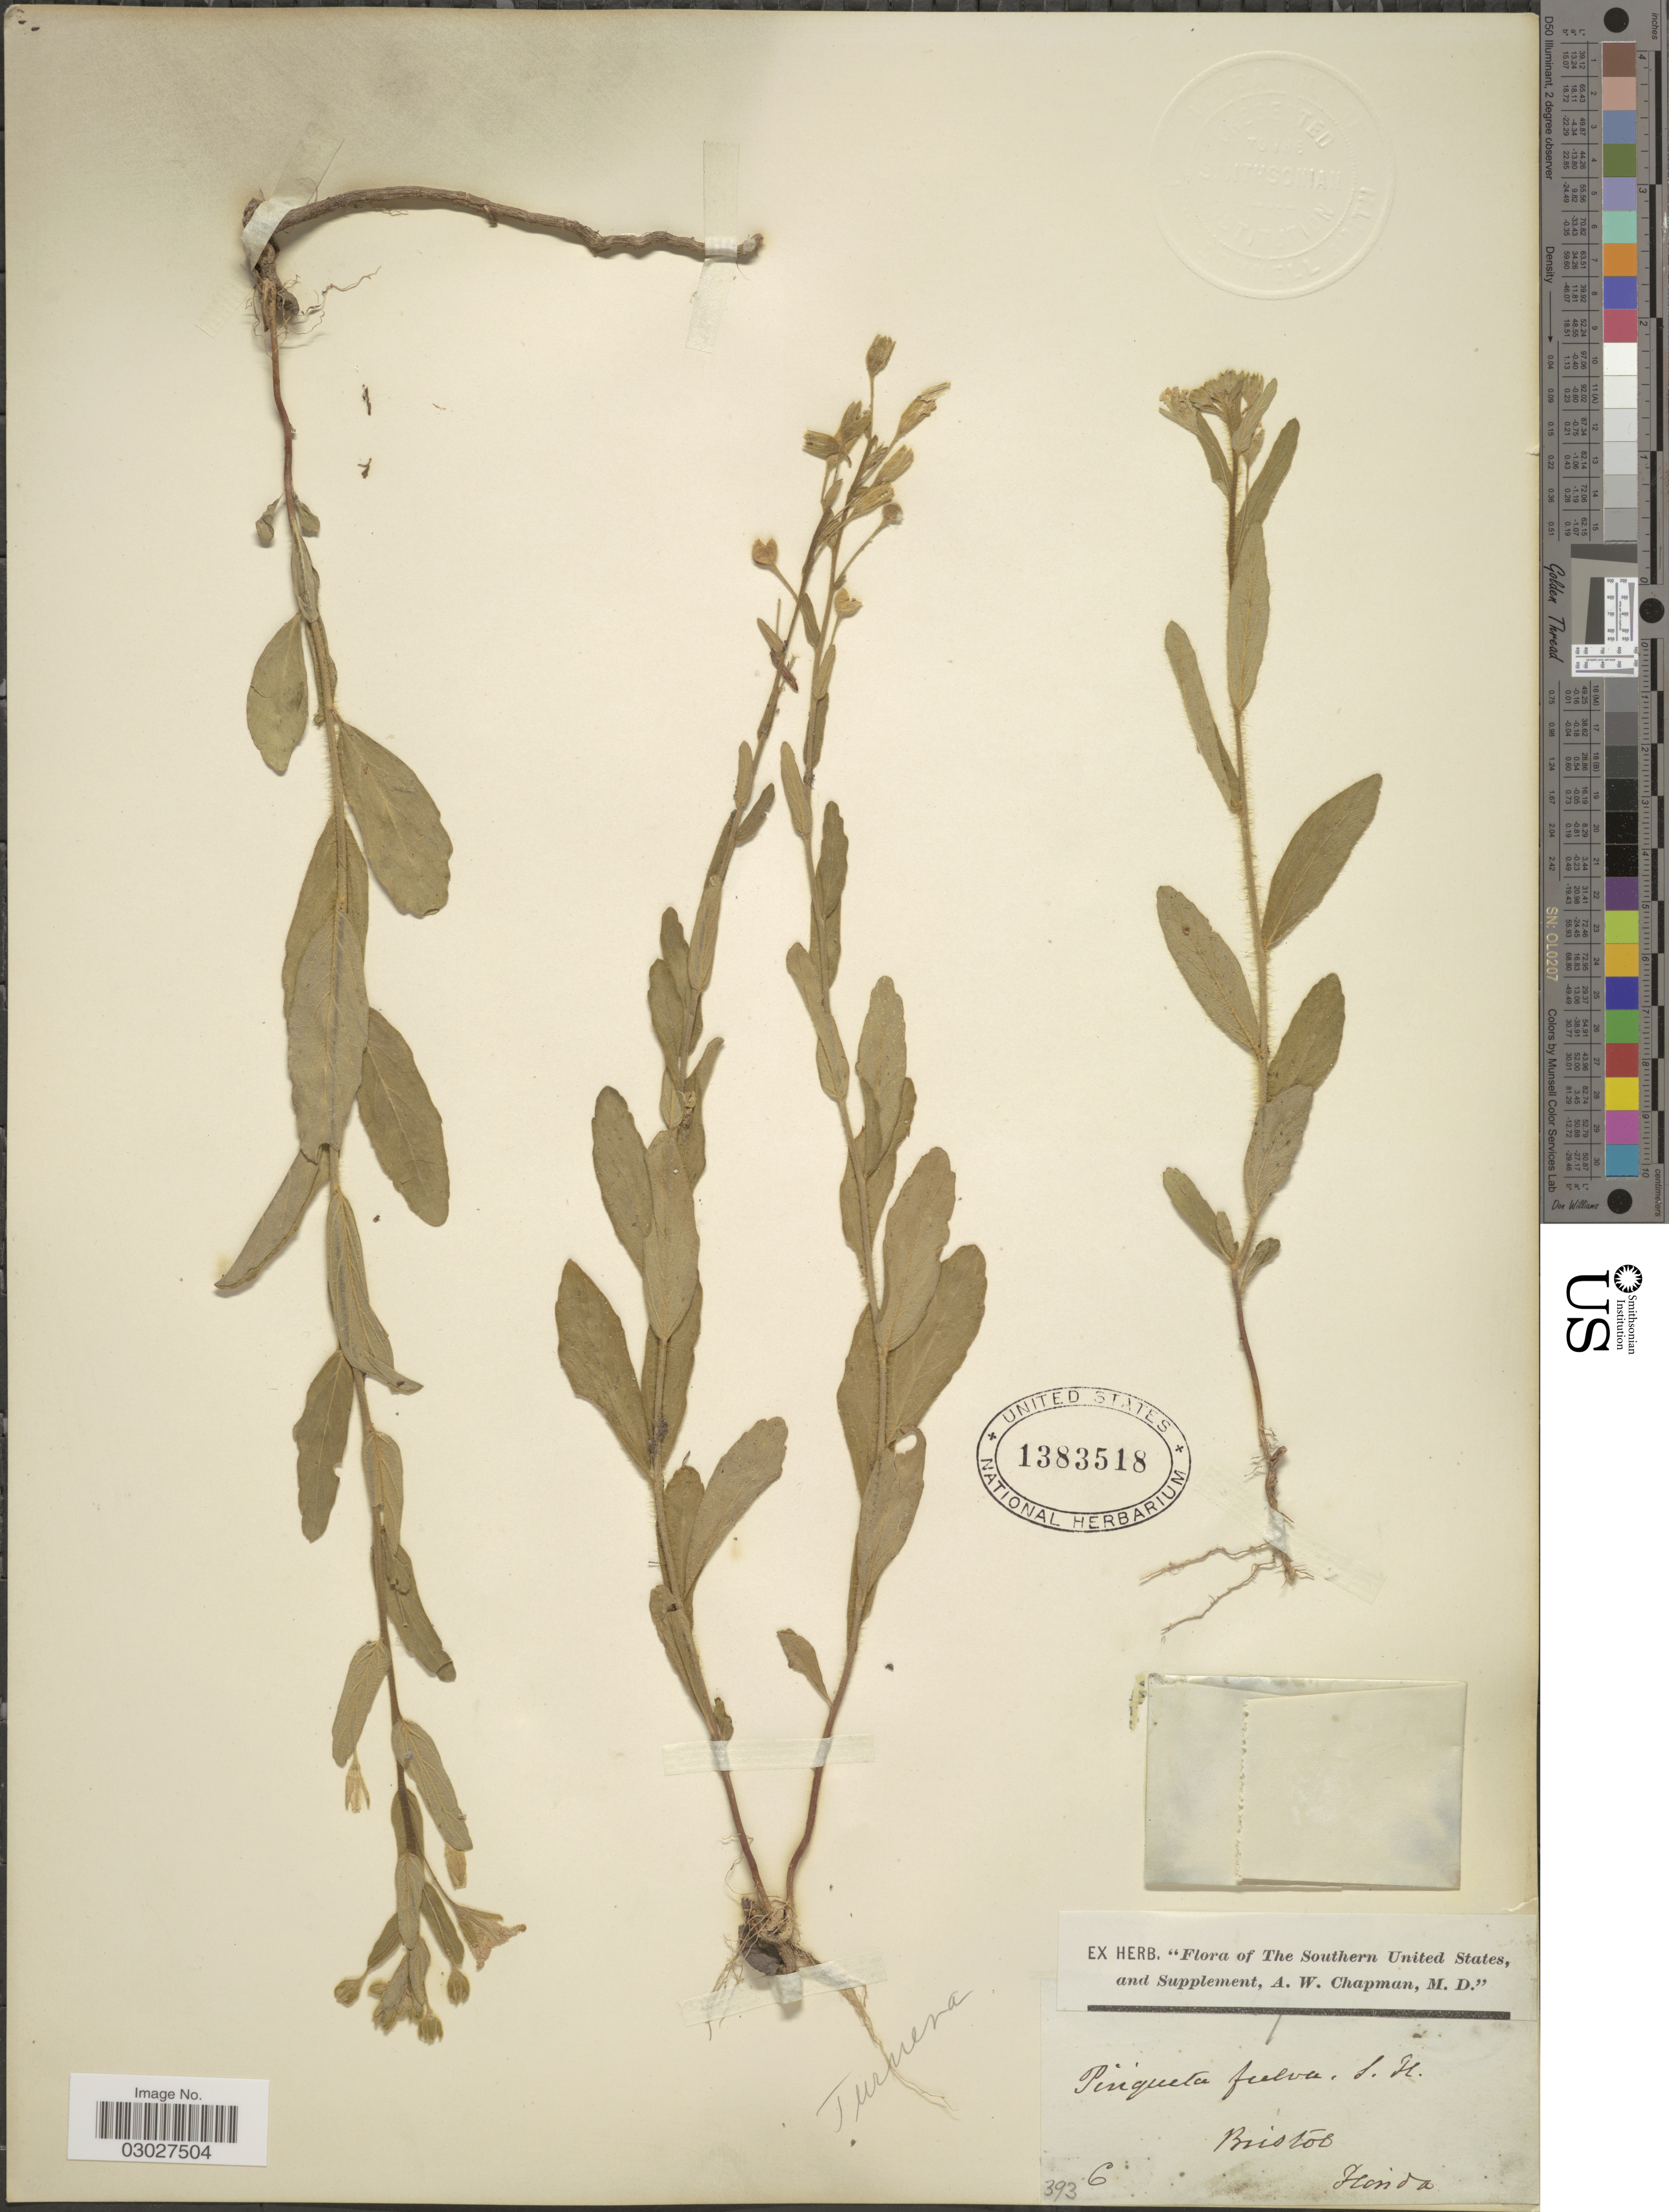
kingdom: Plantae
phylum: Tracheophyta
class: Magnoliopsida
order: Malpighiales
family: Turneraceae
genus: Piriqueta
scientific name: Piriqueta cistoides subsp. caroliniana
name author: (Walter) Arbo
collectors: ex herb. A.W. Chapman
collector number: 3936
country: United States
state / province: Florida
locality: The Southern United States and Supplement. Bristol.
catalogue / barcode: US 1383518